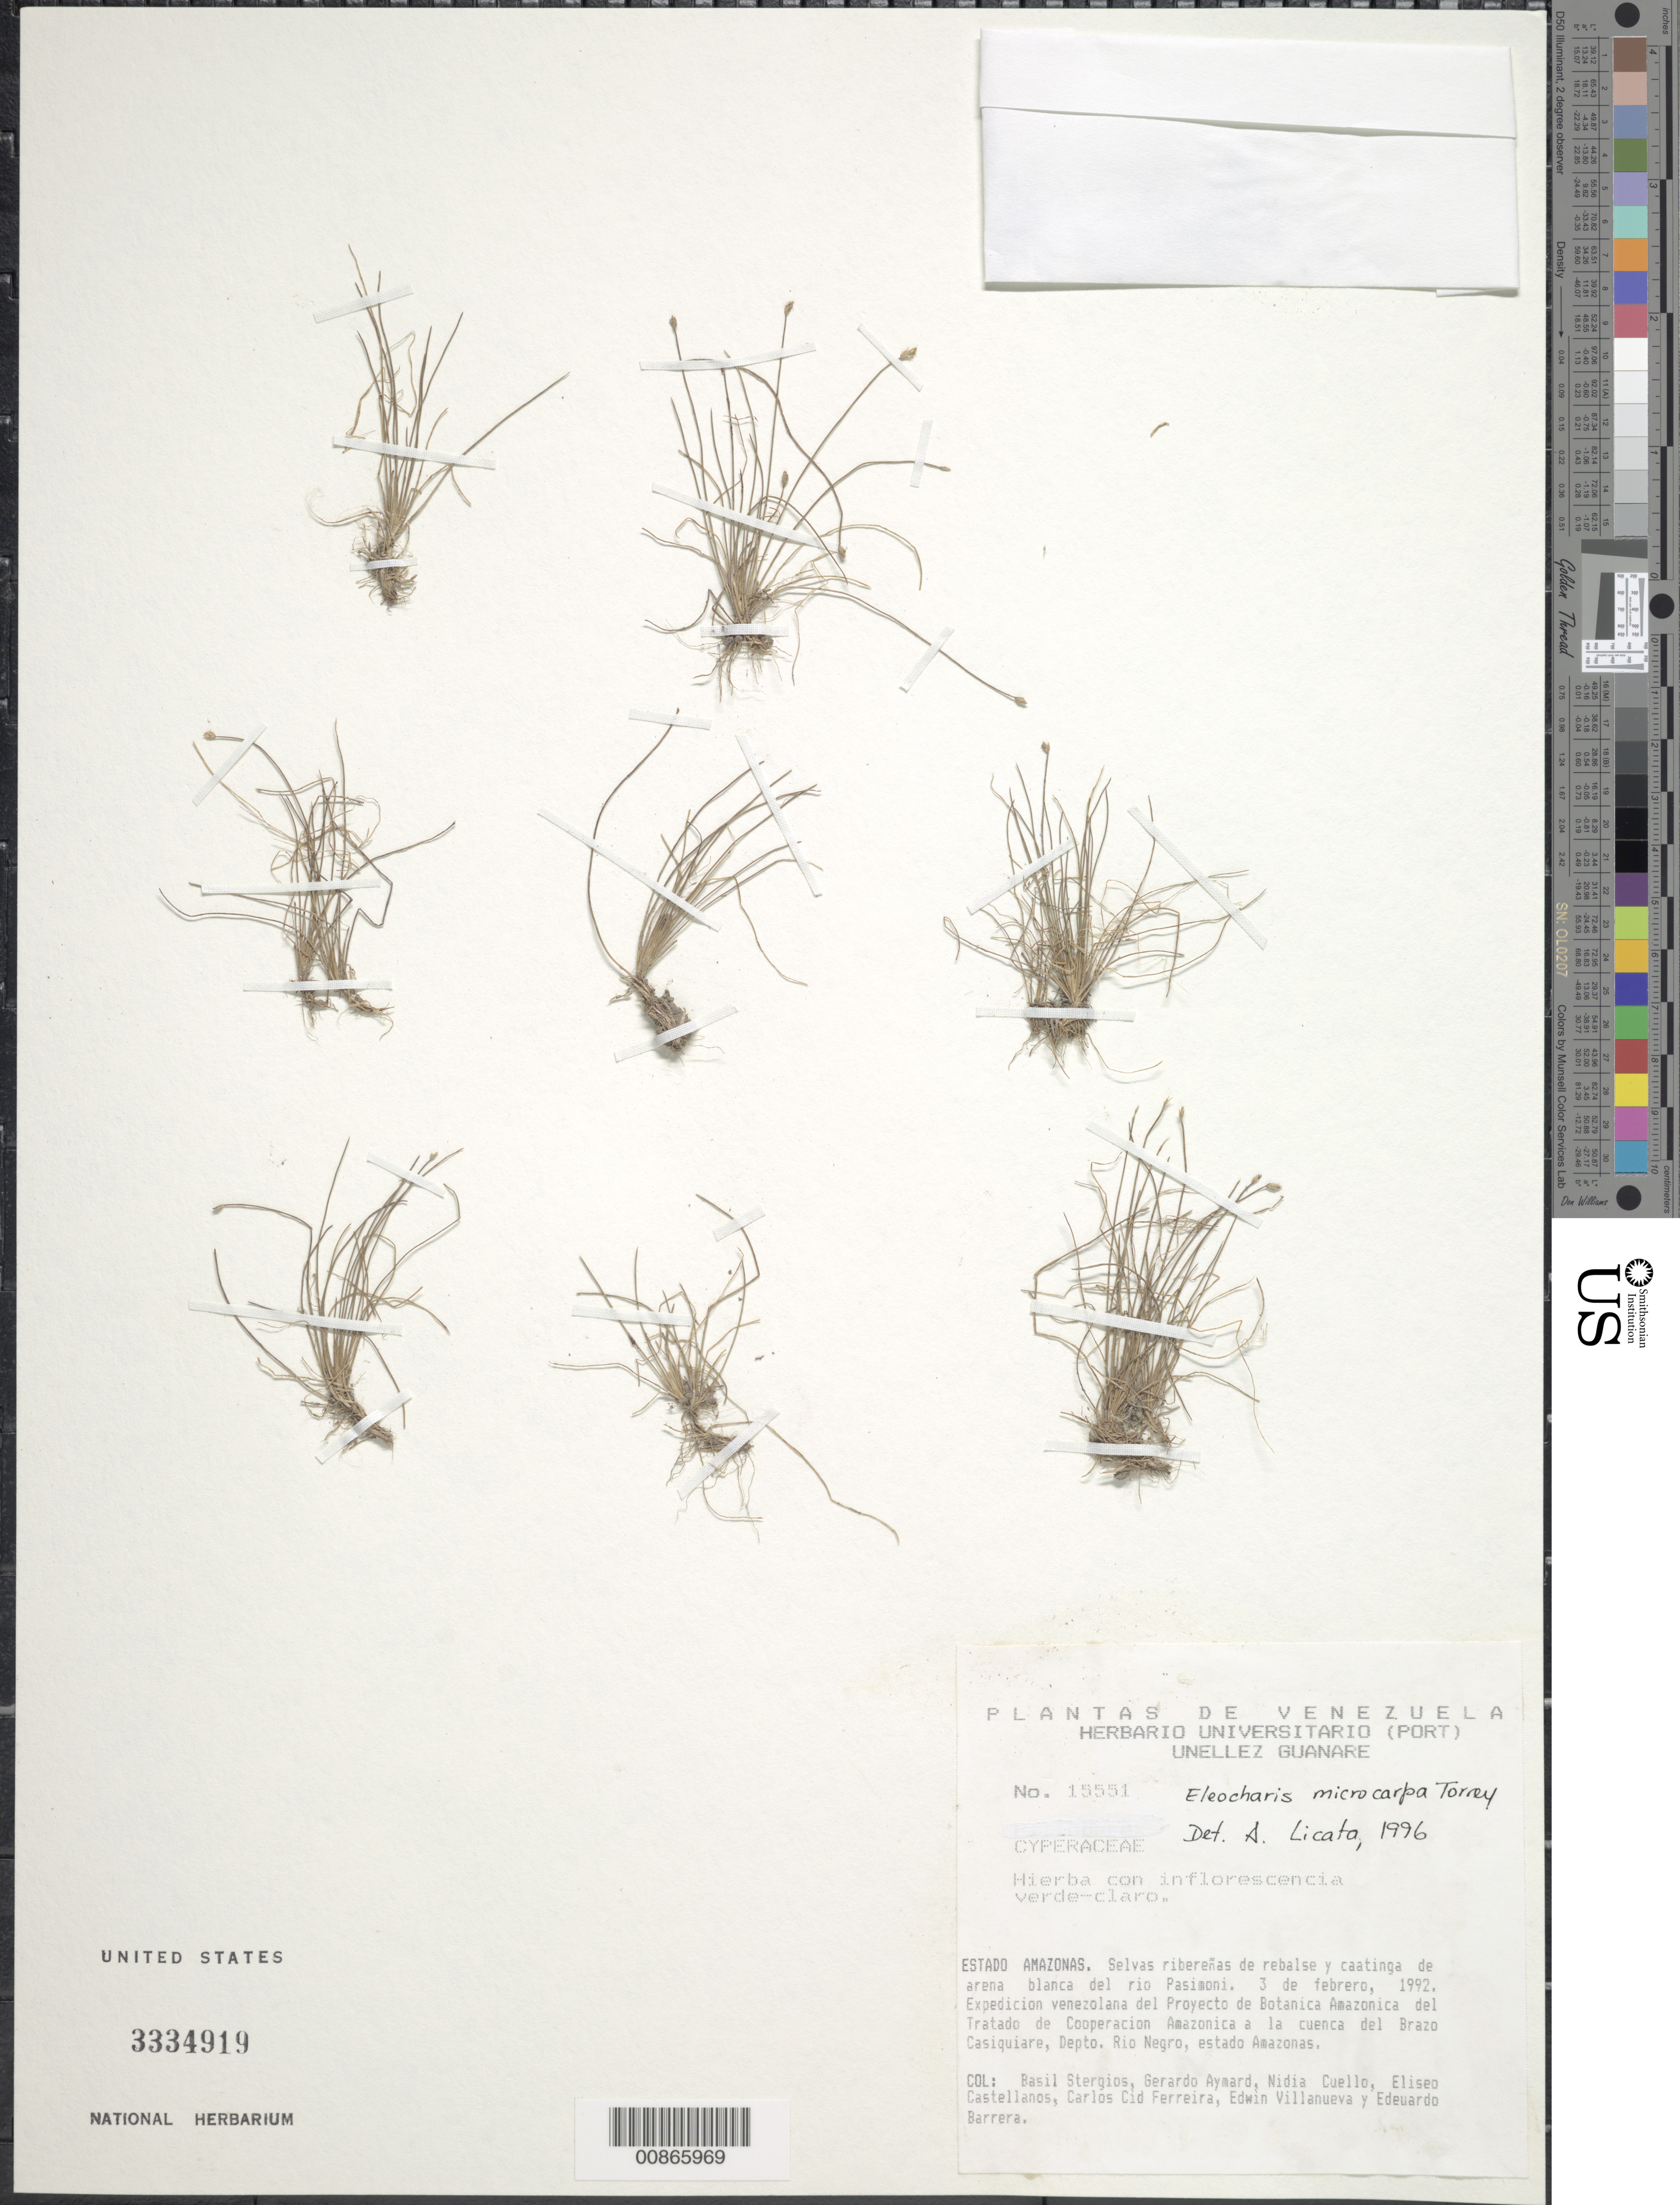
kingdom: Plantae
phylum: Tracheophyta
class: Liliopsida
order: Poales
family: Cyperaceae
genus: Eleocharis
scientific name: Eleocharis microcarpa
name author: Torr.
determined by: Licata, A., (PORT), Univ. Nac. Exp. de los Llanos Ezequiel Zamora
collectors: B. G. Stergios, G. A. Aymard, N. L. Cuello, E. Castellanos, C. A. Cid Ferreira, E. Villanueva & E. Barrera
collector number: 15551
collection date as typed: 3-Feb-92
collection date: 1992-02-03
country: Venezuela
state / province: Amazonas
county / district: Río Negro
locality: Río Pasimoni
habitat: Selvas riberenas de rebalse y caatinga de arena blanca del río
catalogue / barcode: US 3334919